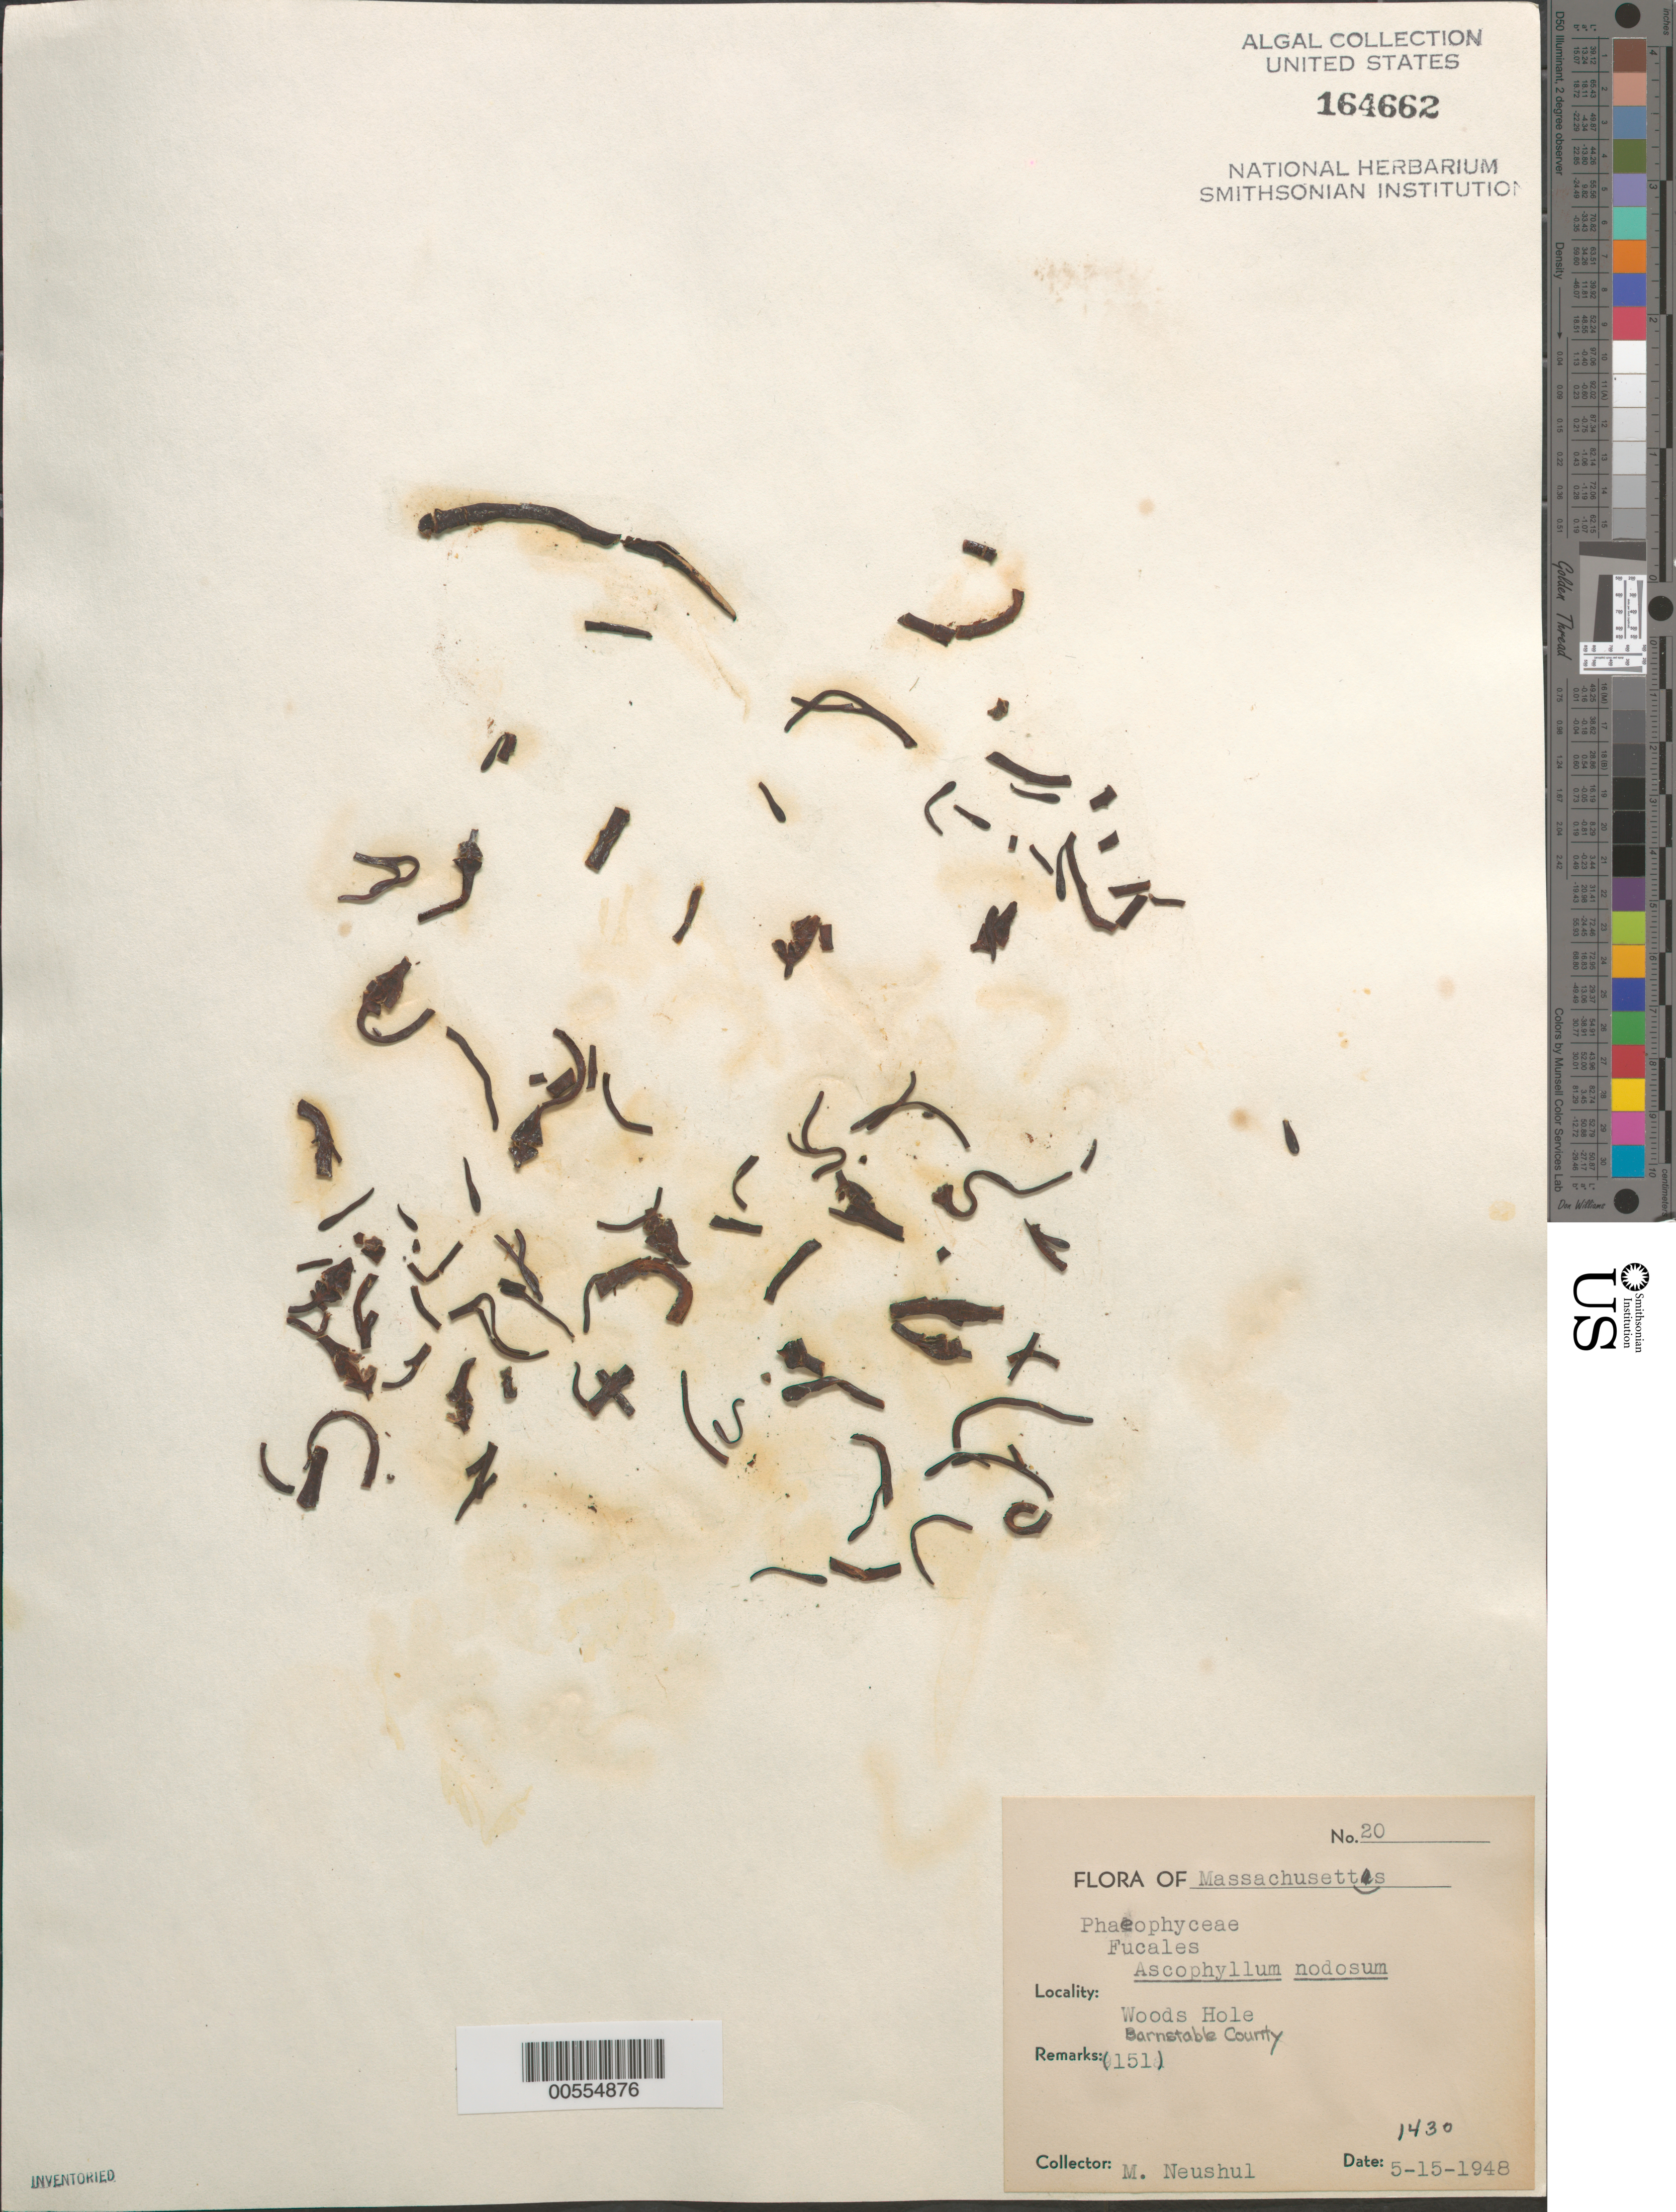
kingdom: Chromista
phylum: Ochrophyta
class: Phaeophyceae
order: Fucales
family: Fucaceae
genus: Ascophyllum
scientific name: Ascophyllum nodosum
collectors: M. Neushul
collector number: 20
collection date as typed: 15 May 1948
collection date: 1948-05-15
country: United States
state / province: Massachusetts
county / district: Barnstable County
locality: Woods Hole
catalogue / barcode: US 164662